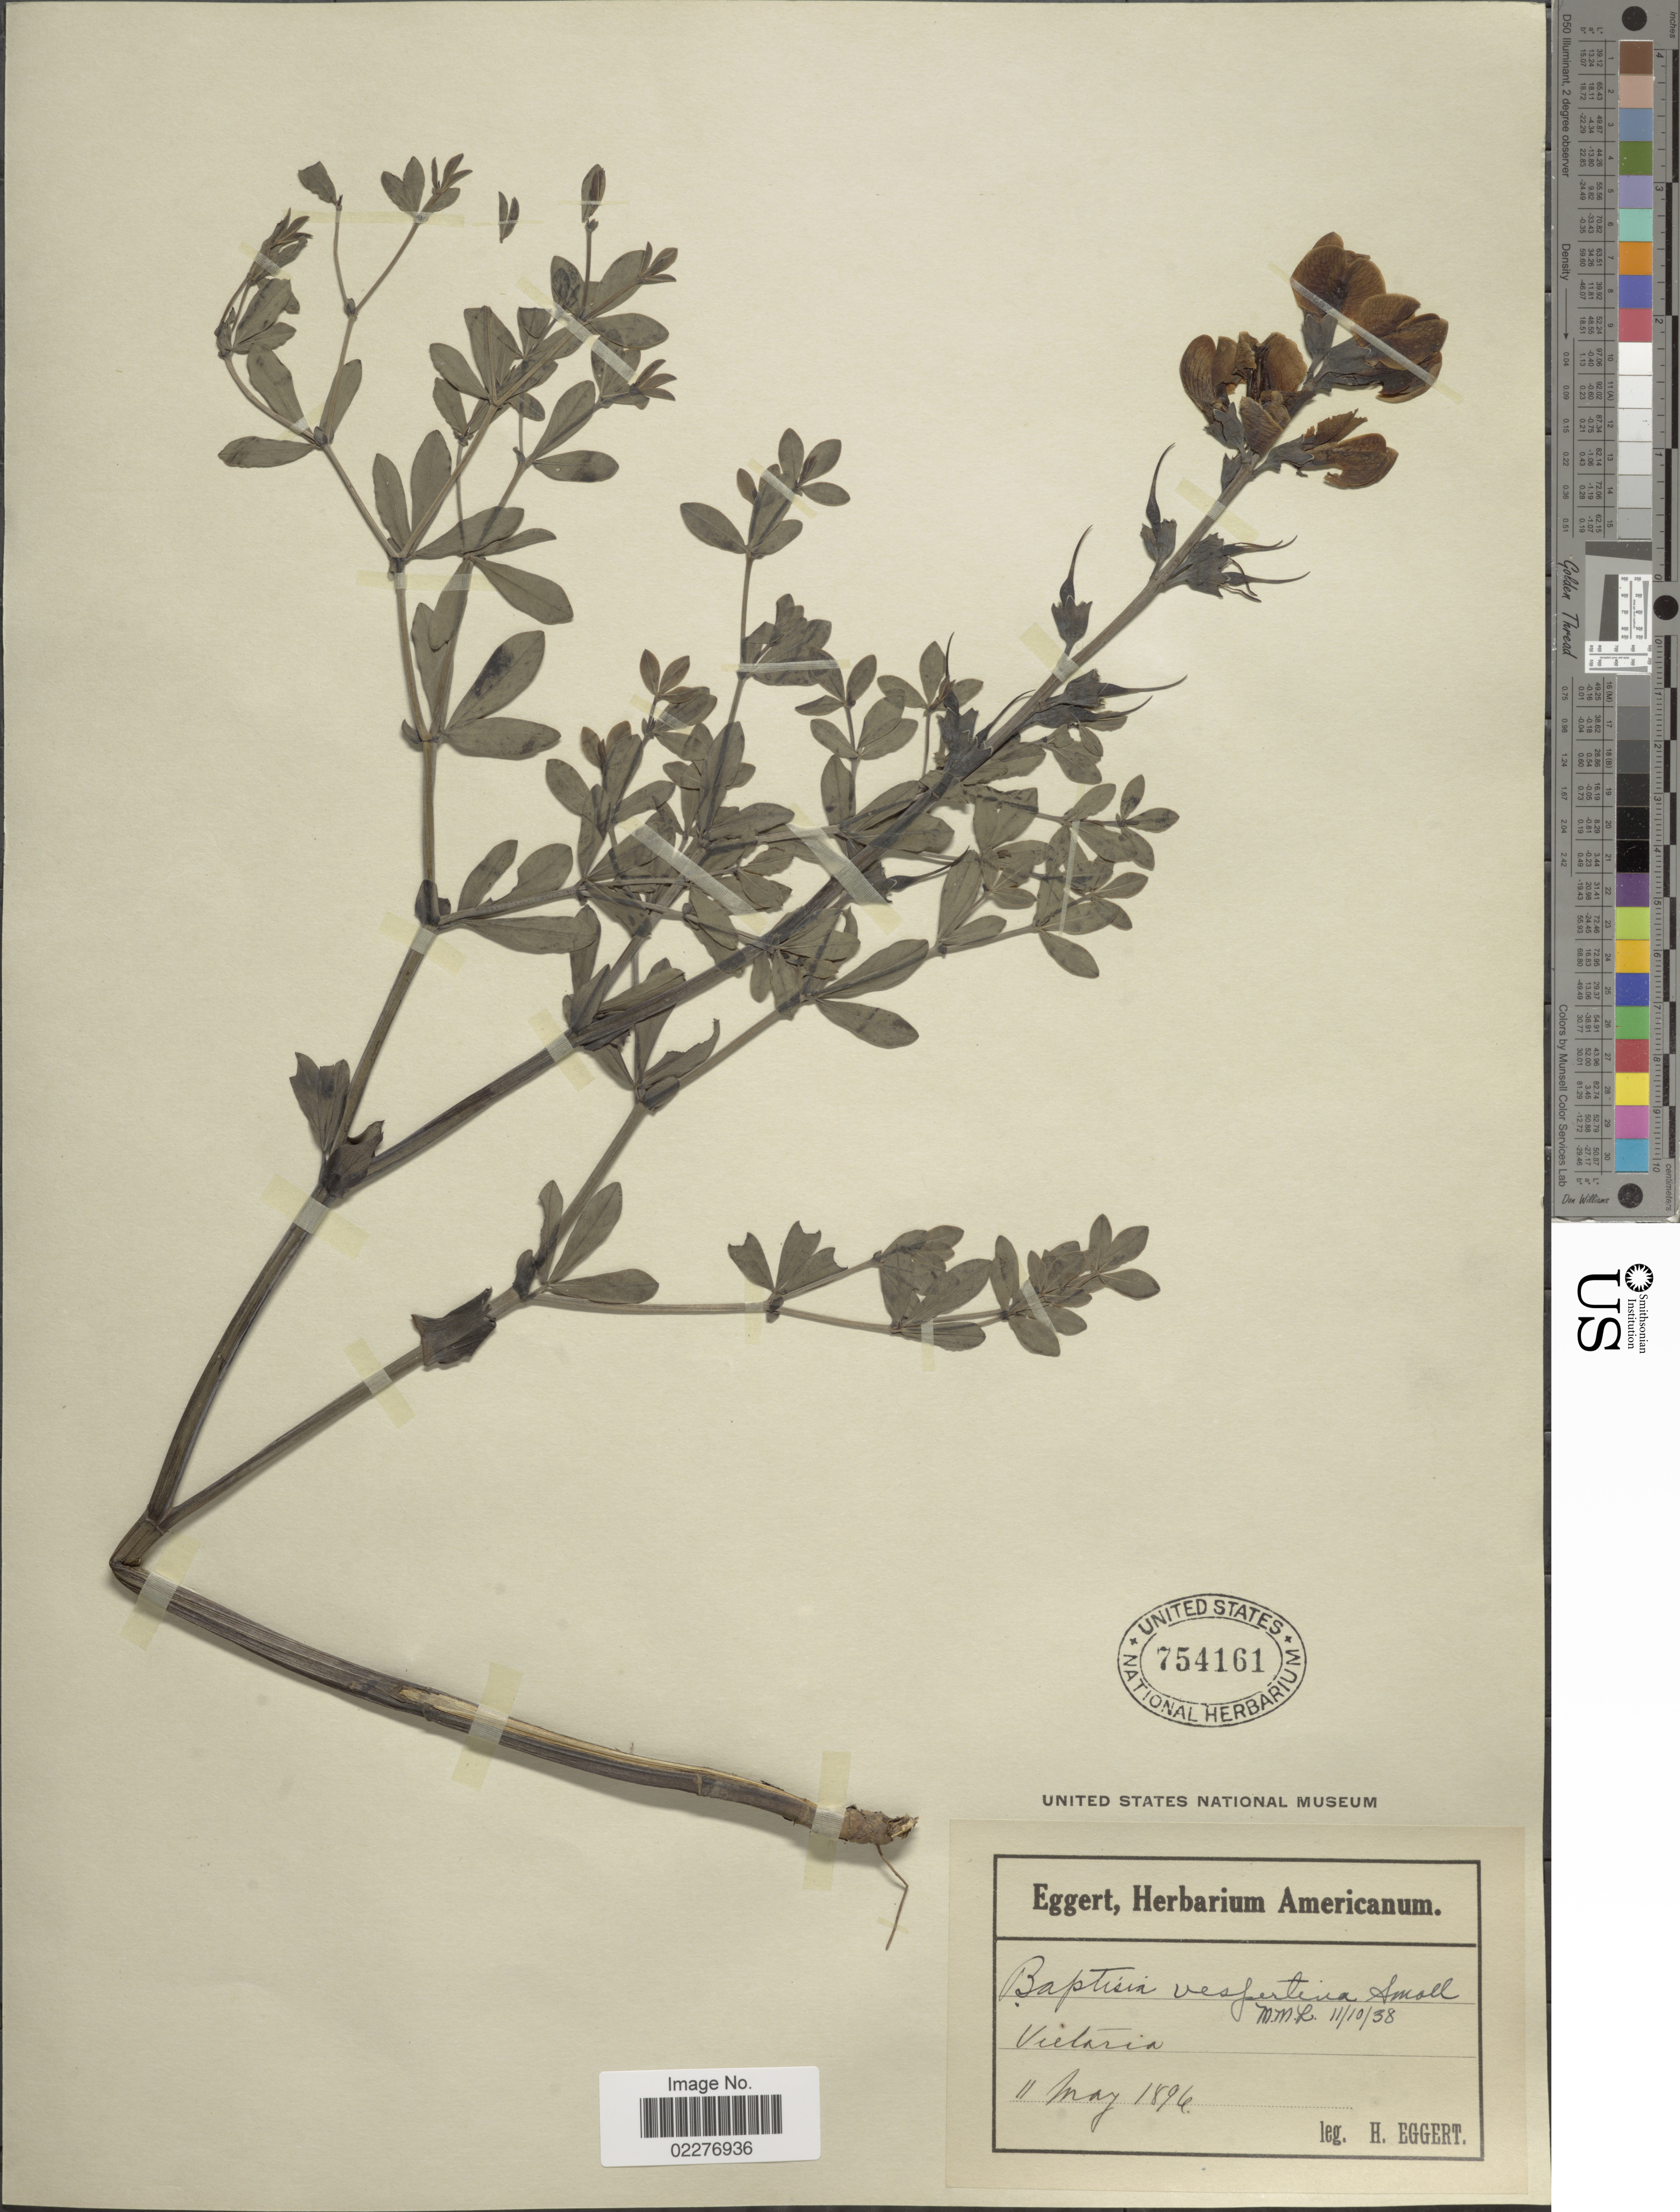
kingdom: Plantae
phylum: Tracheophyta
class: Magnoliopsida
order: Fabales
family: Fabaceae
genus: Baptisia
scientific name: Baptisia minor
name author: Lehm.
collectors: H. Eggert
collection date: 1894-05-11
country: United States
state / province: Missouri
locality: Victoria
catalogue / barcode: US 754161